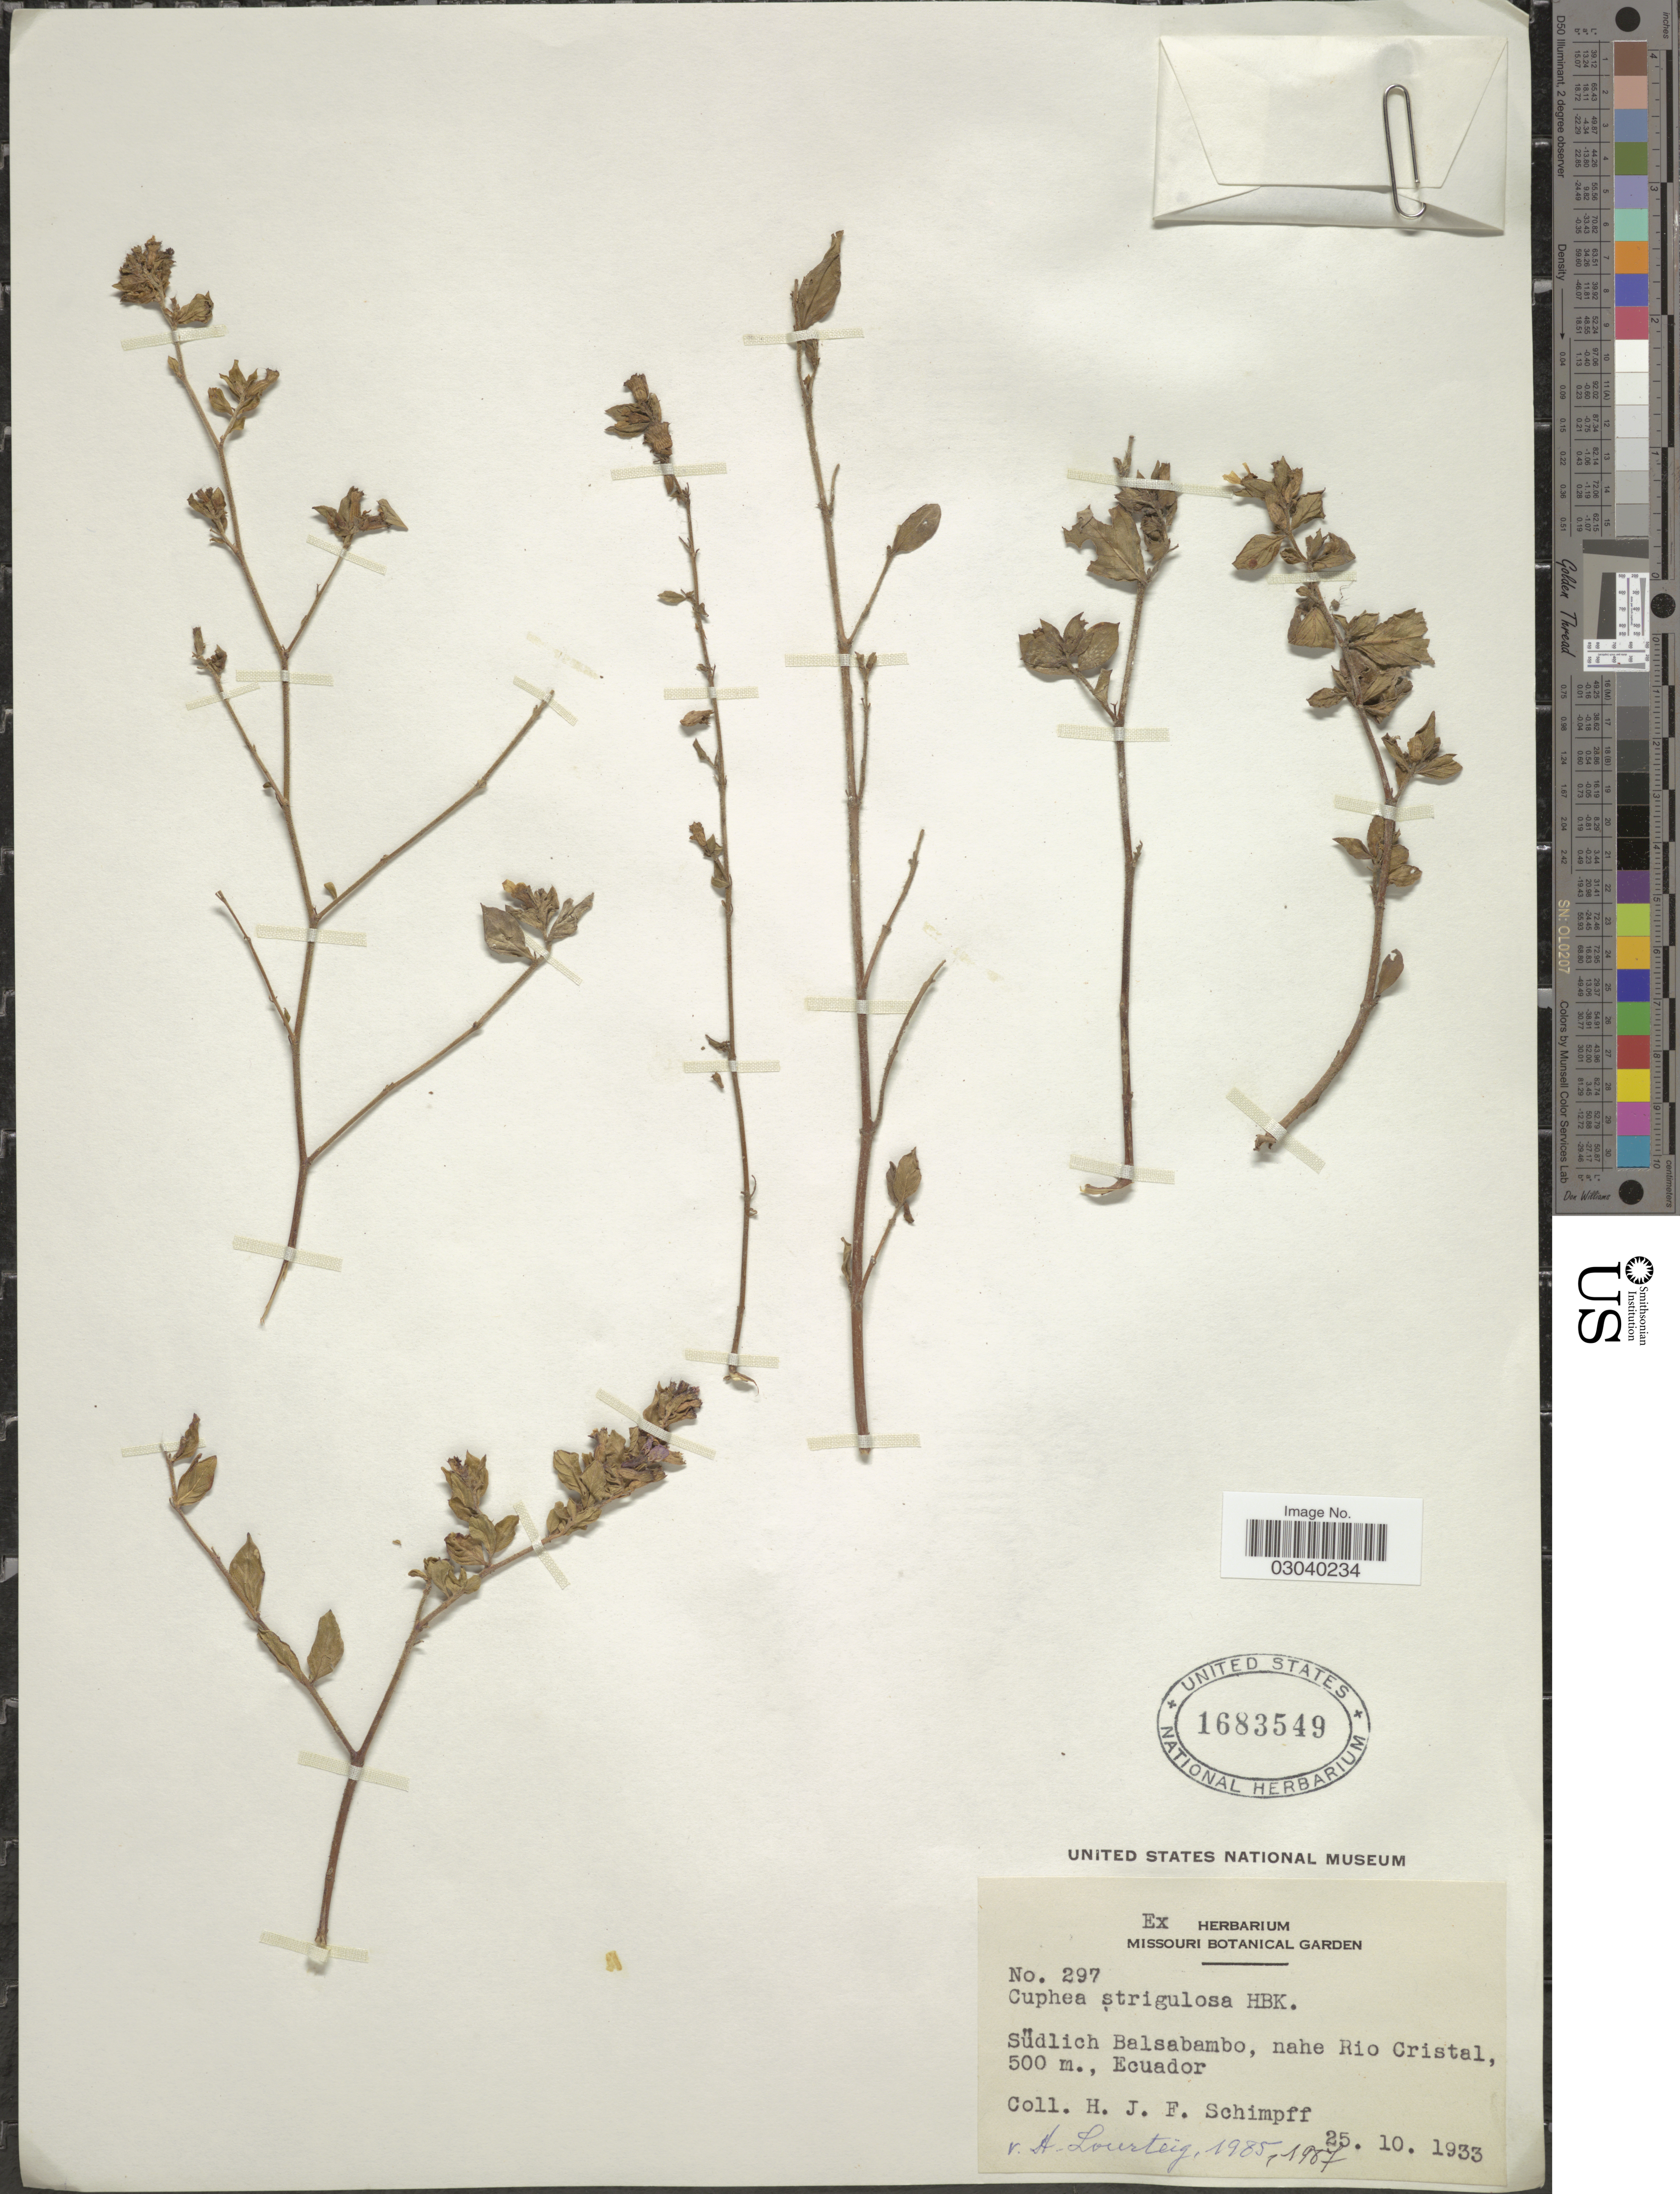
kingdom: Plantae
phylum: Tracheophyta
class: Magnoliopsida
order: Myrtales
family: Lythraceae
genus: Cuphea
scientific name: Cuphea strigulosa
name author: Kunth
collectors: H. Schimpff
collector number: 297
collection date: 1933-10-25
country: Ecuador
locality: Südlich Balsabambo, nahe Rio Cristal.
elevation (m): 500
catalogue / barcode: US 1683549